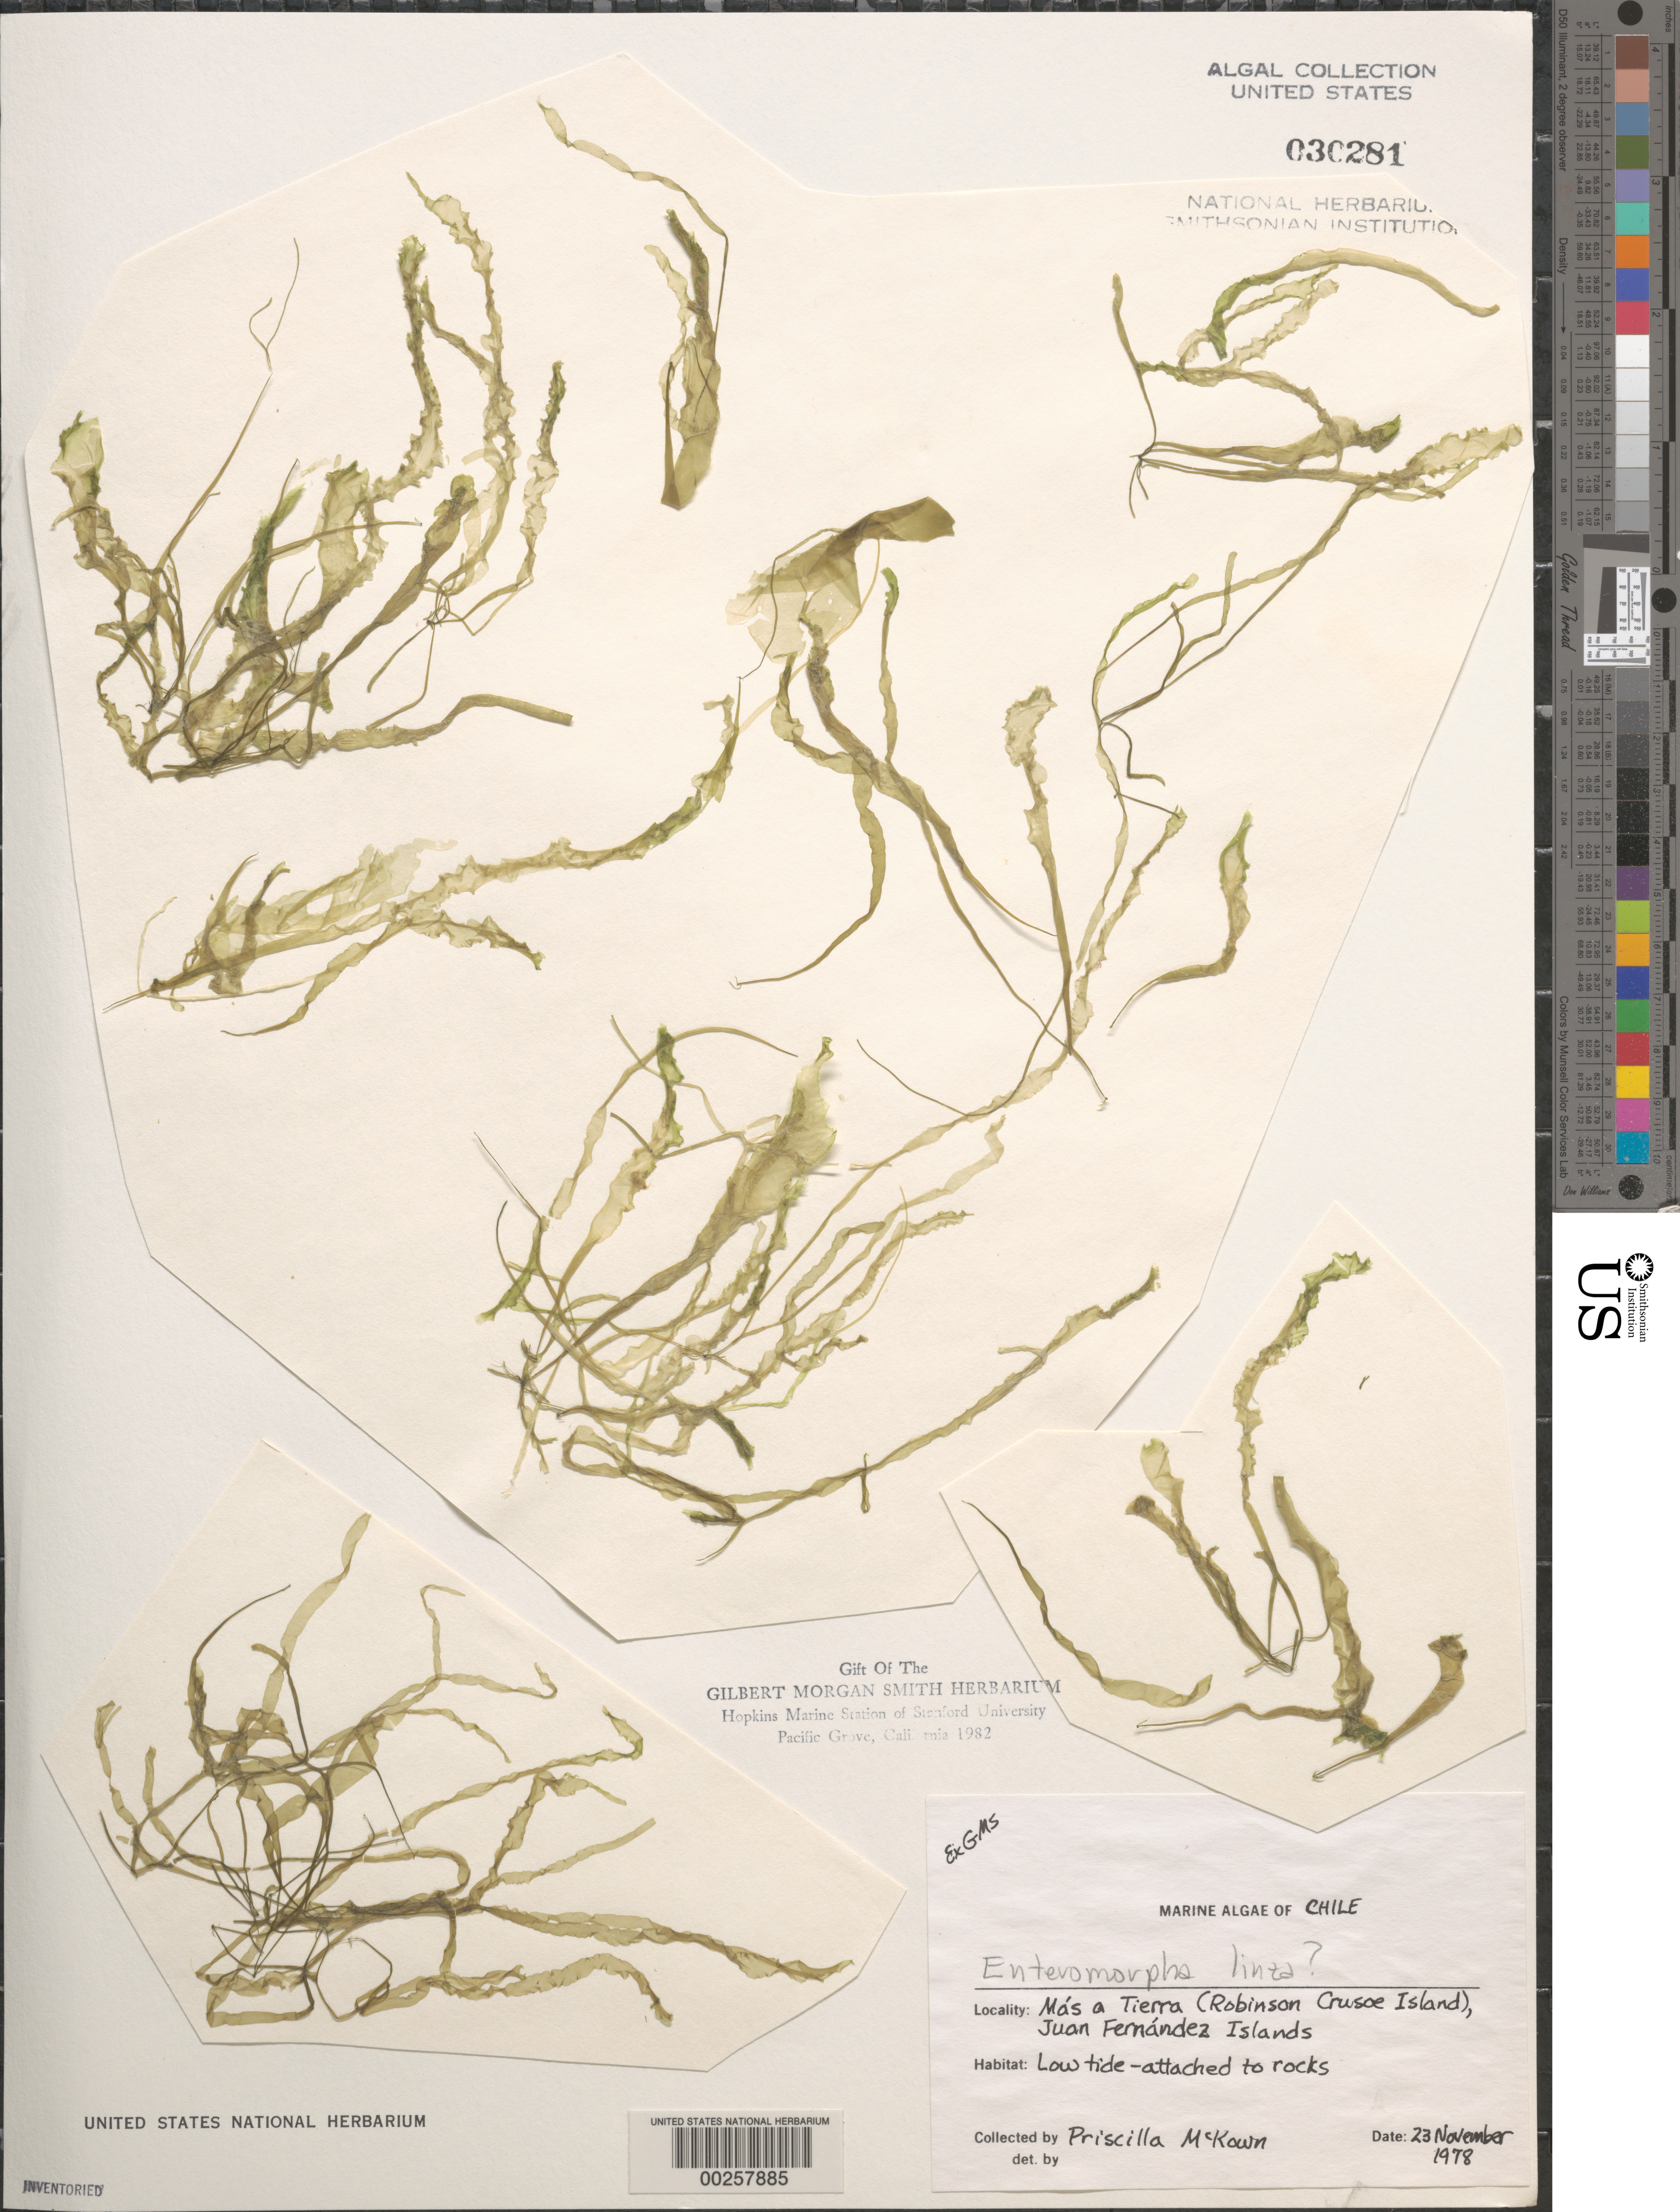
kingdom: Plantae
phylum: Chlorophyta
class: Ulvophyceae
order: Ulvales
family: Ulvaceae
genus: Ulva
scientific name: Ulva linza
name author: L.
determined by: Algae name updating Project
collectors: P. McKown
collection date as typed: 23 Nov 1978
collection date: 1978-11-23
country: Chile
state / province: Valparaíso (V)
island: Isla Más a Tierra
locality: (Robinson Crusoe Island)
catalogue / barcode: US 30281